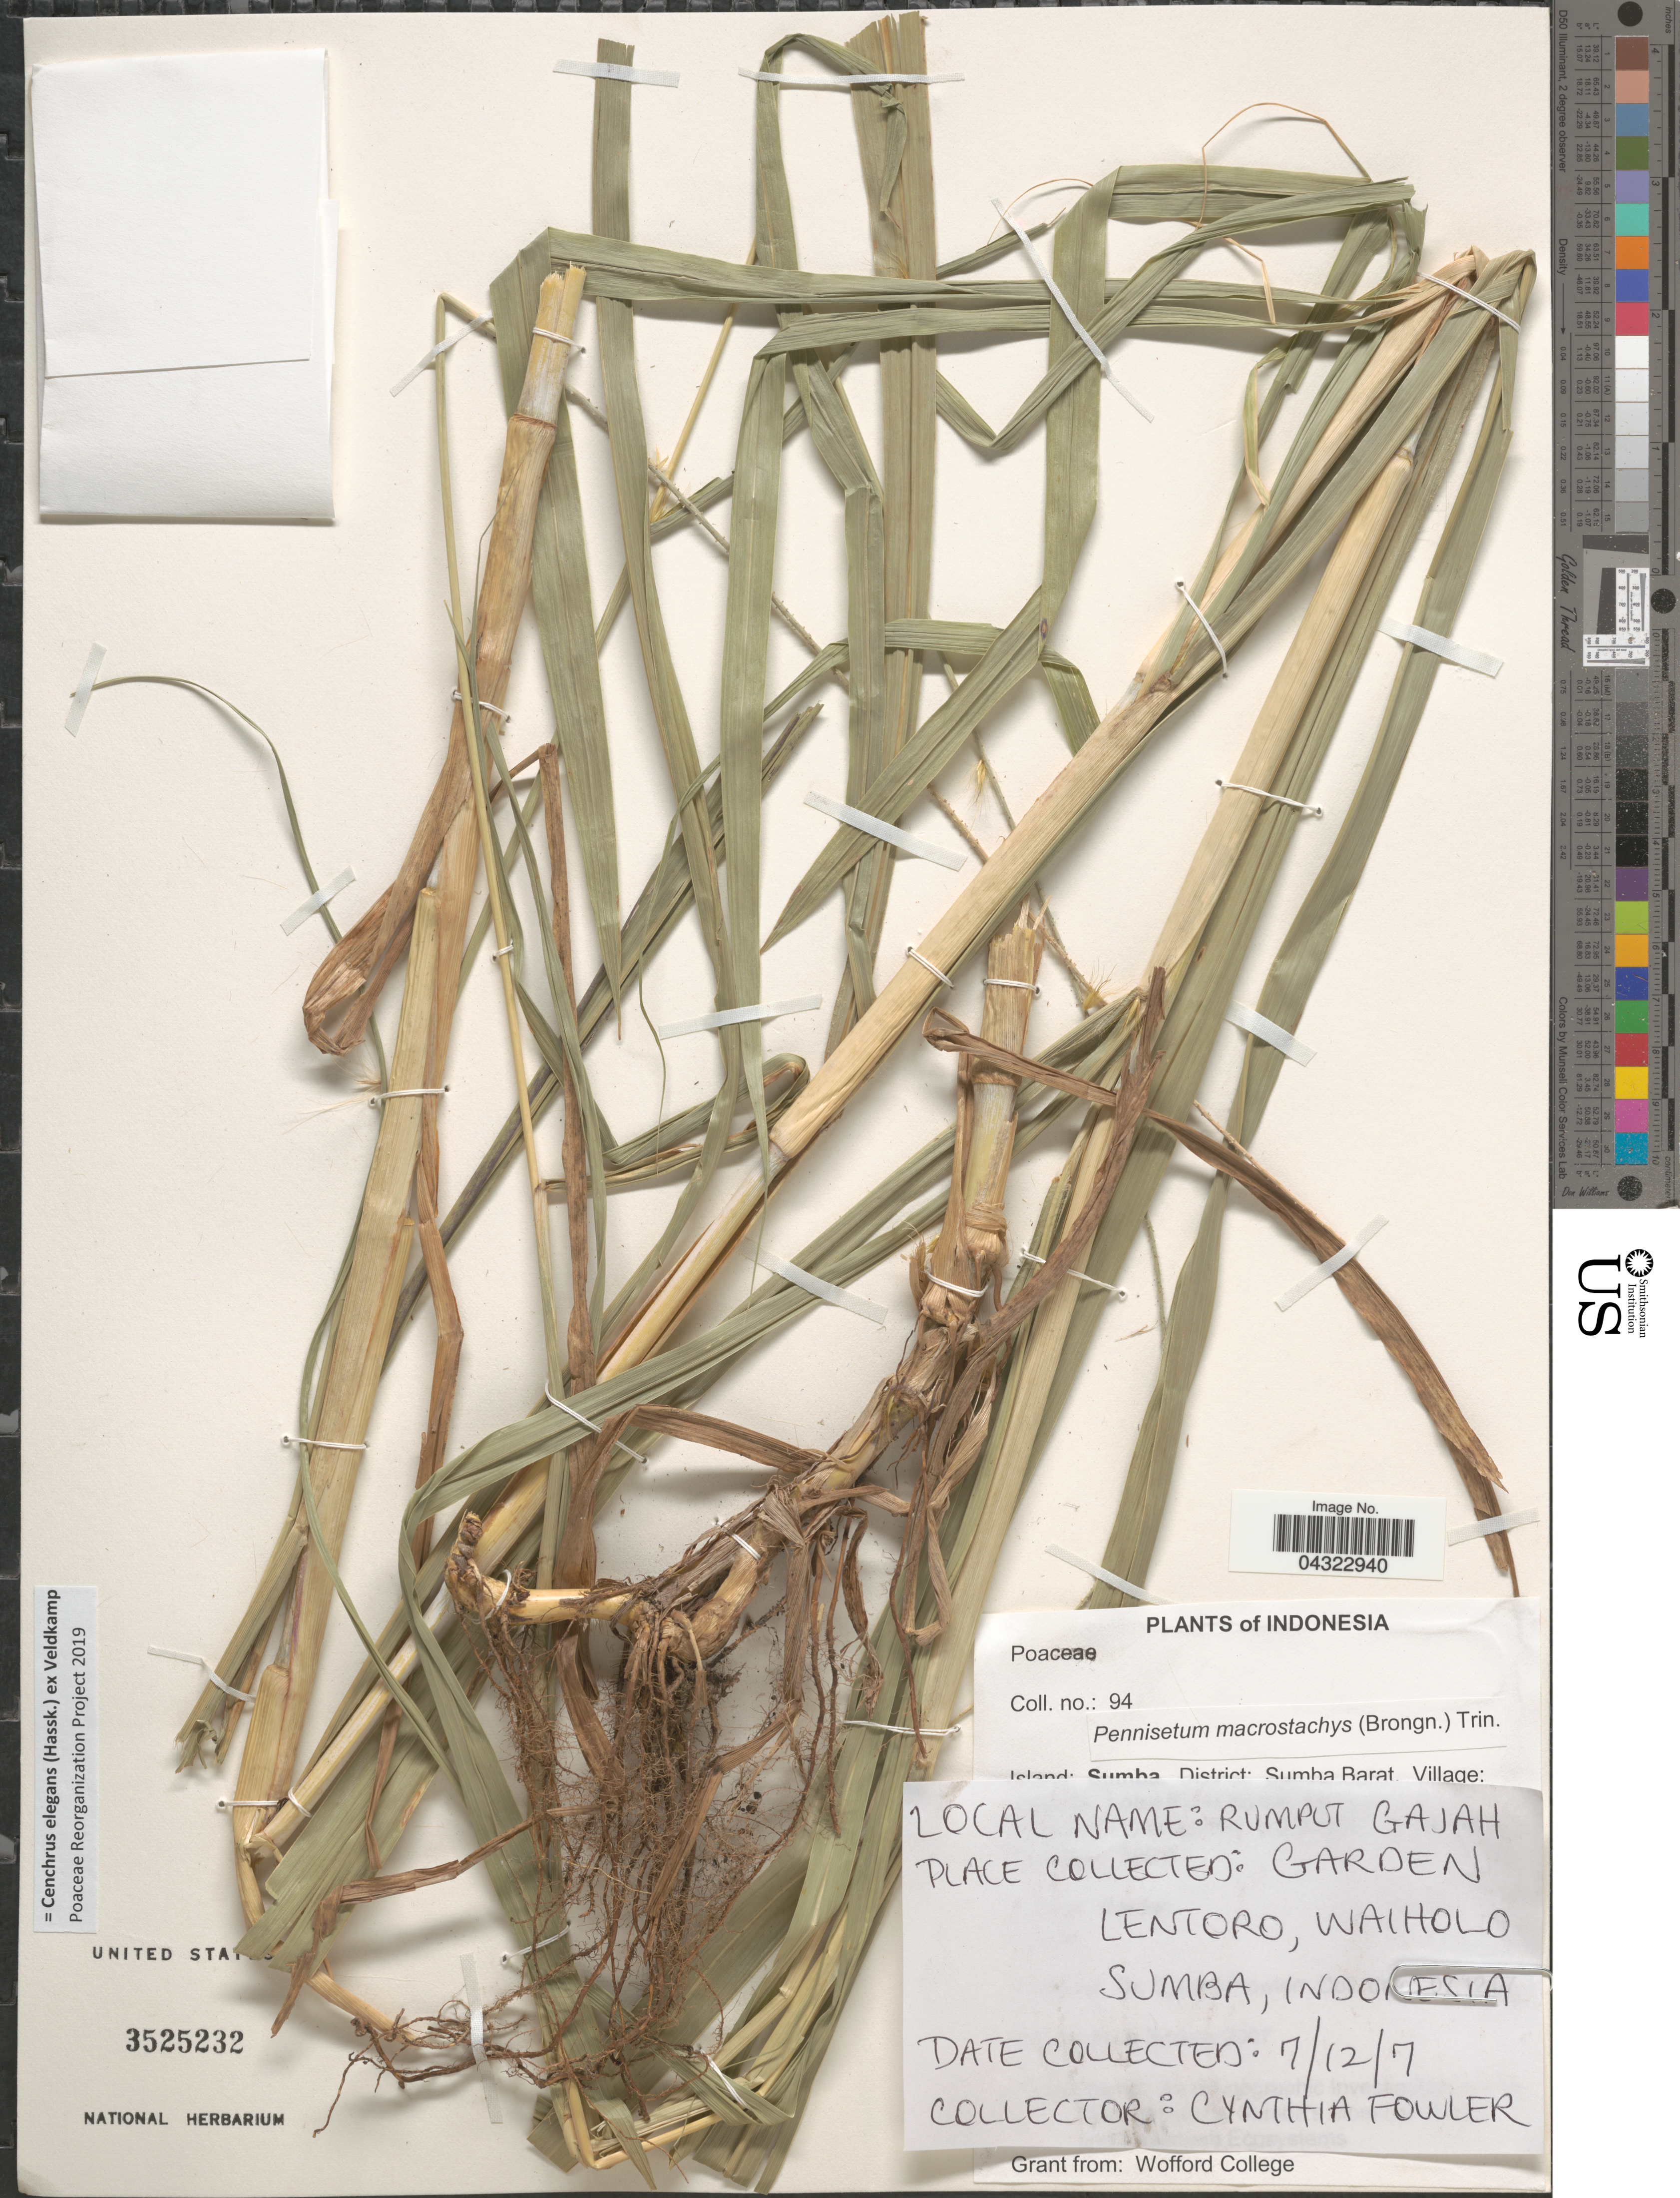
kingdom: Plantae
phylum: Tracheophyta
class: Liliopsida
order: Poales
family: Poaceae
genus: Cenchrus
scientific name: Cenchrus elegans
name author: (Hassk.) Veldkamp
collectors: C. Fowler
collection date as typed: Transcribed d/m/y: 12/7/7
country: Indonesia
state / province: Nusa Tenggara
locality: Garden Lentoro, Waiholo. Sumba.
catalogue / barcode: US 3525232